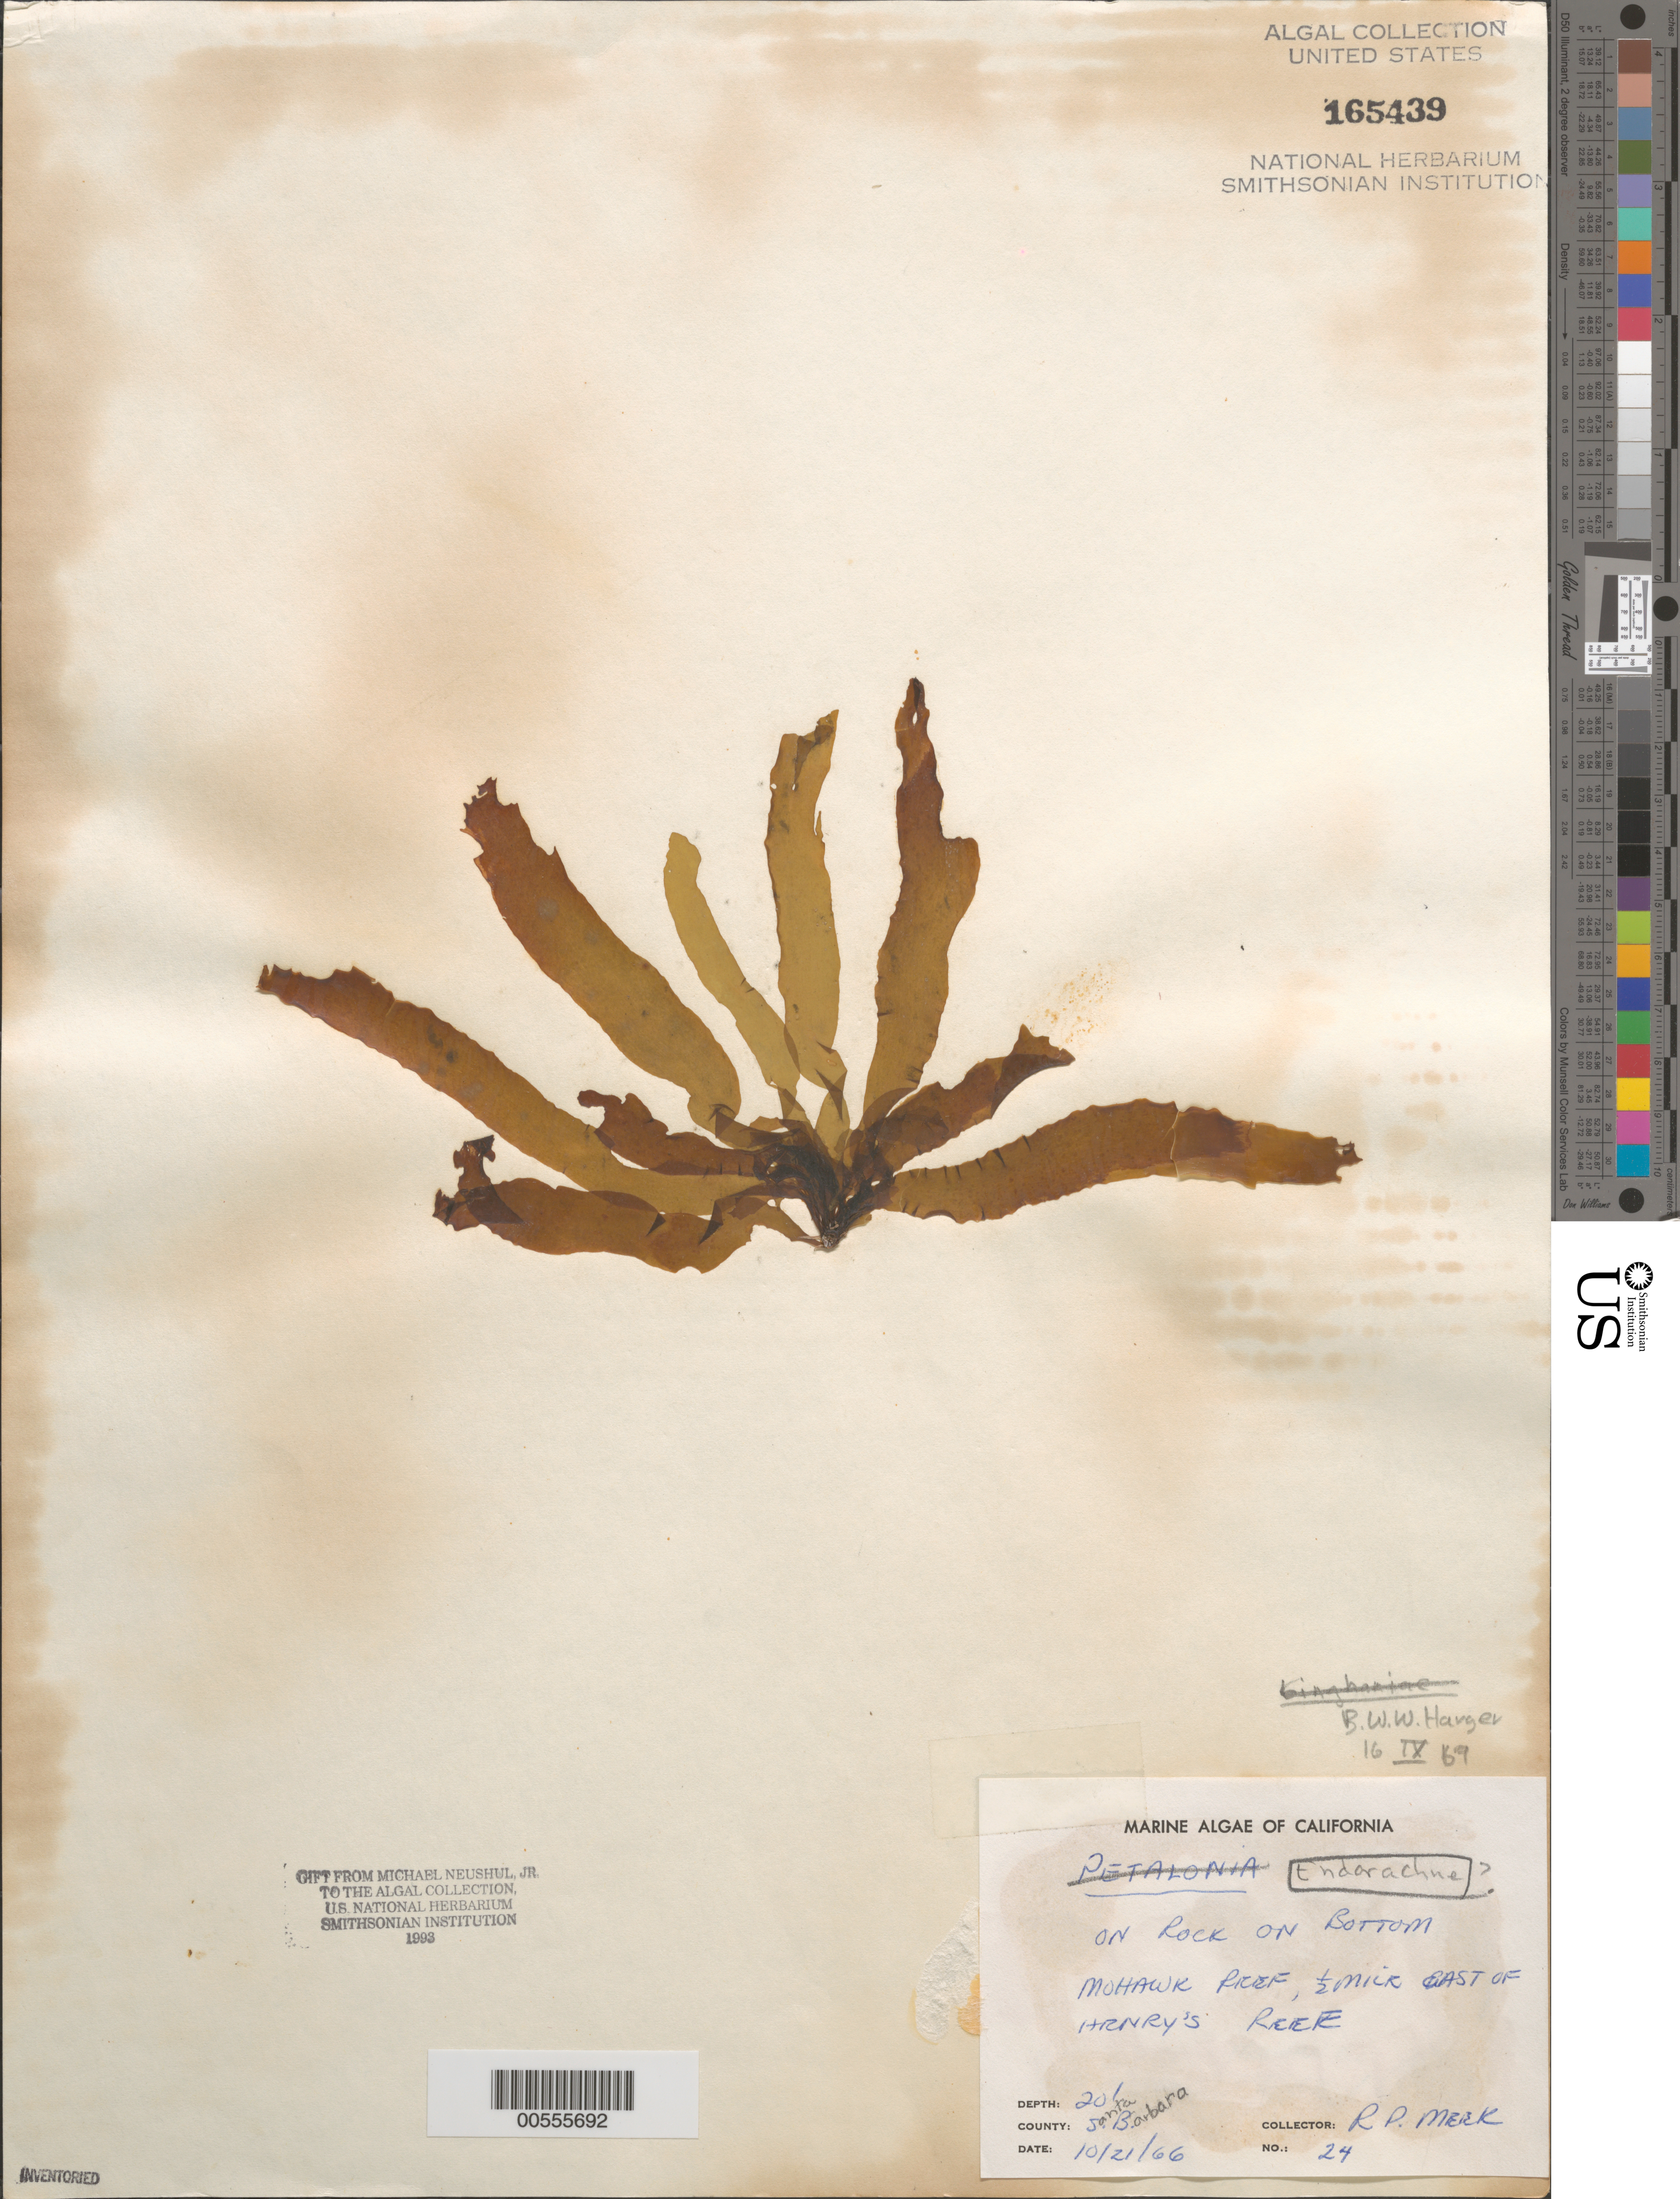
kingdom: Chromista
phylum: Ochrophyta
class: Phaeophyceae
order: Scytosiphonales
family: Scytosiphonaceae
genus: Endarachne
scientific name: Endarachne sp.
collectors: R. Meek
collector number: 24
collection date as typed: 21 Oct 1966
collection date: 1966-10-21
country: United States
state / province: California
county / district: Santa Barbara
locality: Mohawk Reef, 1/2 mile east of Henry's Reef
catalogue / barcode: US 165439